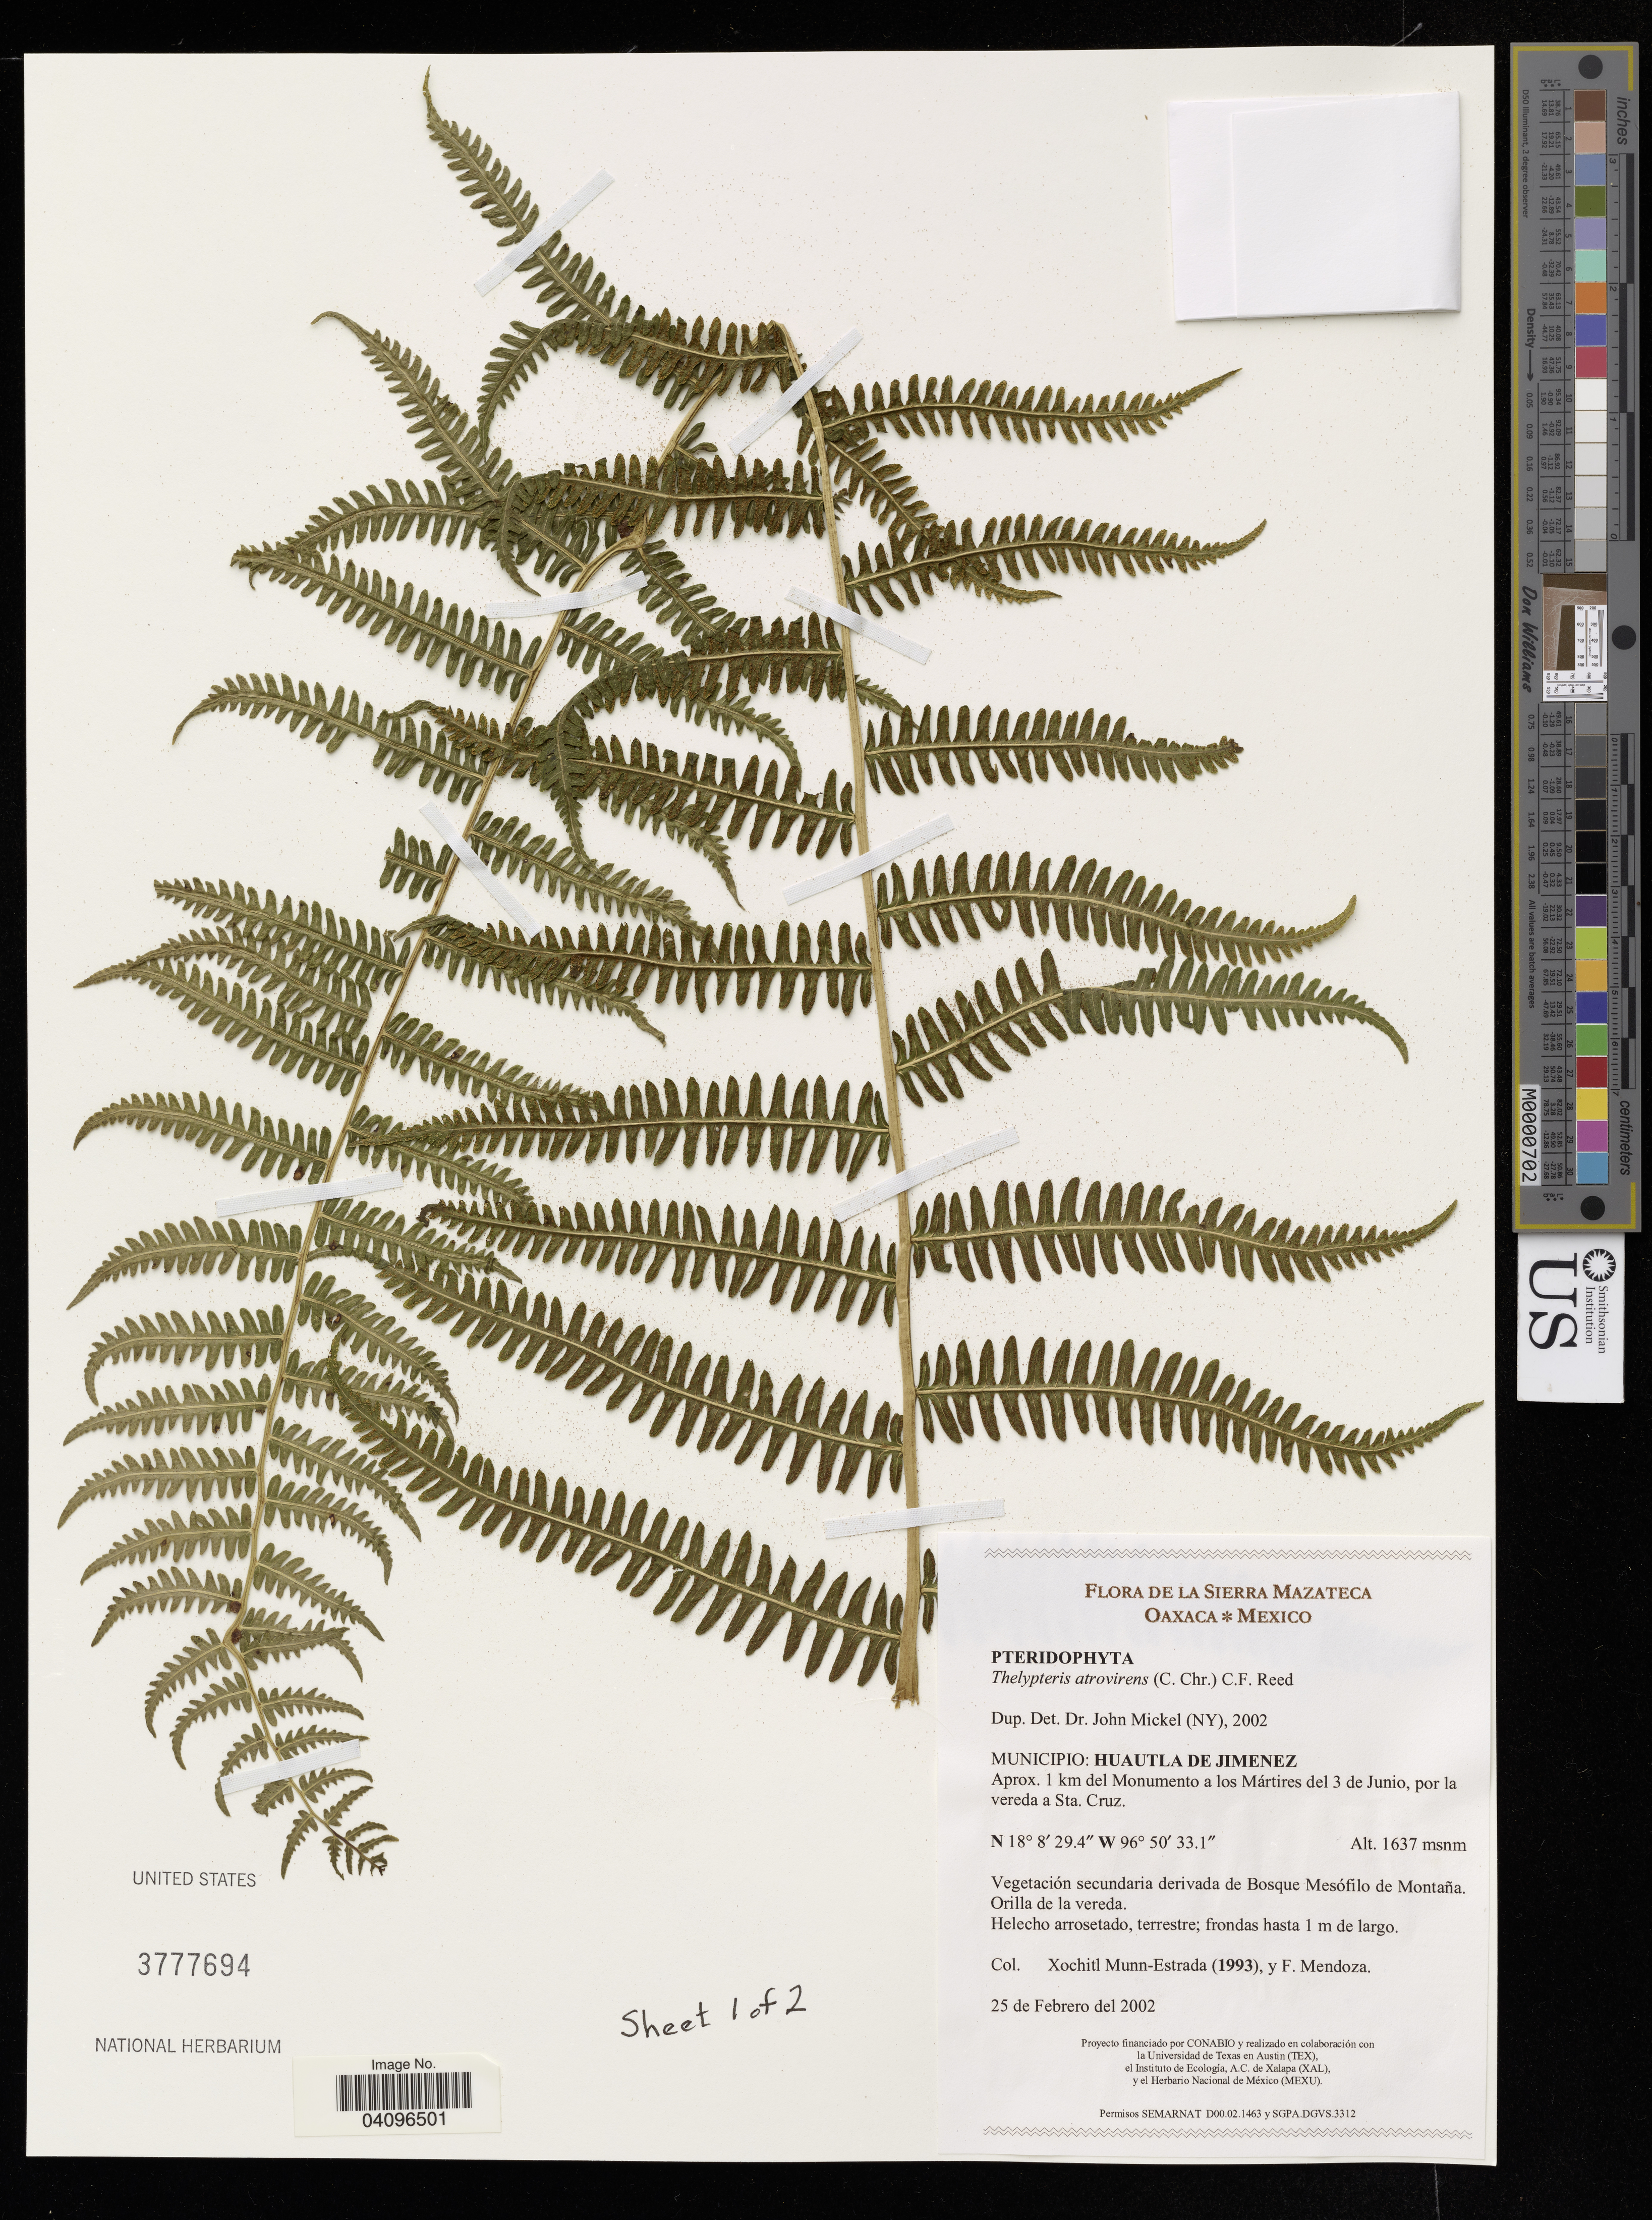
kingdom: Plantae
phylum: Tracheophyta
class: Polypodiopsida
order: Polypodiales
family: Thelypteridaceae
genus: Thelypteris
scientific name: Thelypteris atrovirens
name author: (C. Chr.) C.F. Reed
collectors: X. Munn-Estrada & F. Mendoza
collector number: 1993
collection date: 2002-02-25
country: Mexico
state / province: Oaxaca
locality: Sierra Mazateca, Municipio: Huatla de Jimenez, Aprox. 1 km del Monumento a los Mártires del 3 de Junio, por la vereda a Sta. Cruz.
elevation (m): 1637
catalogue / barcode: US 3777694